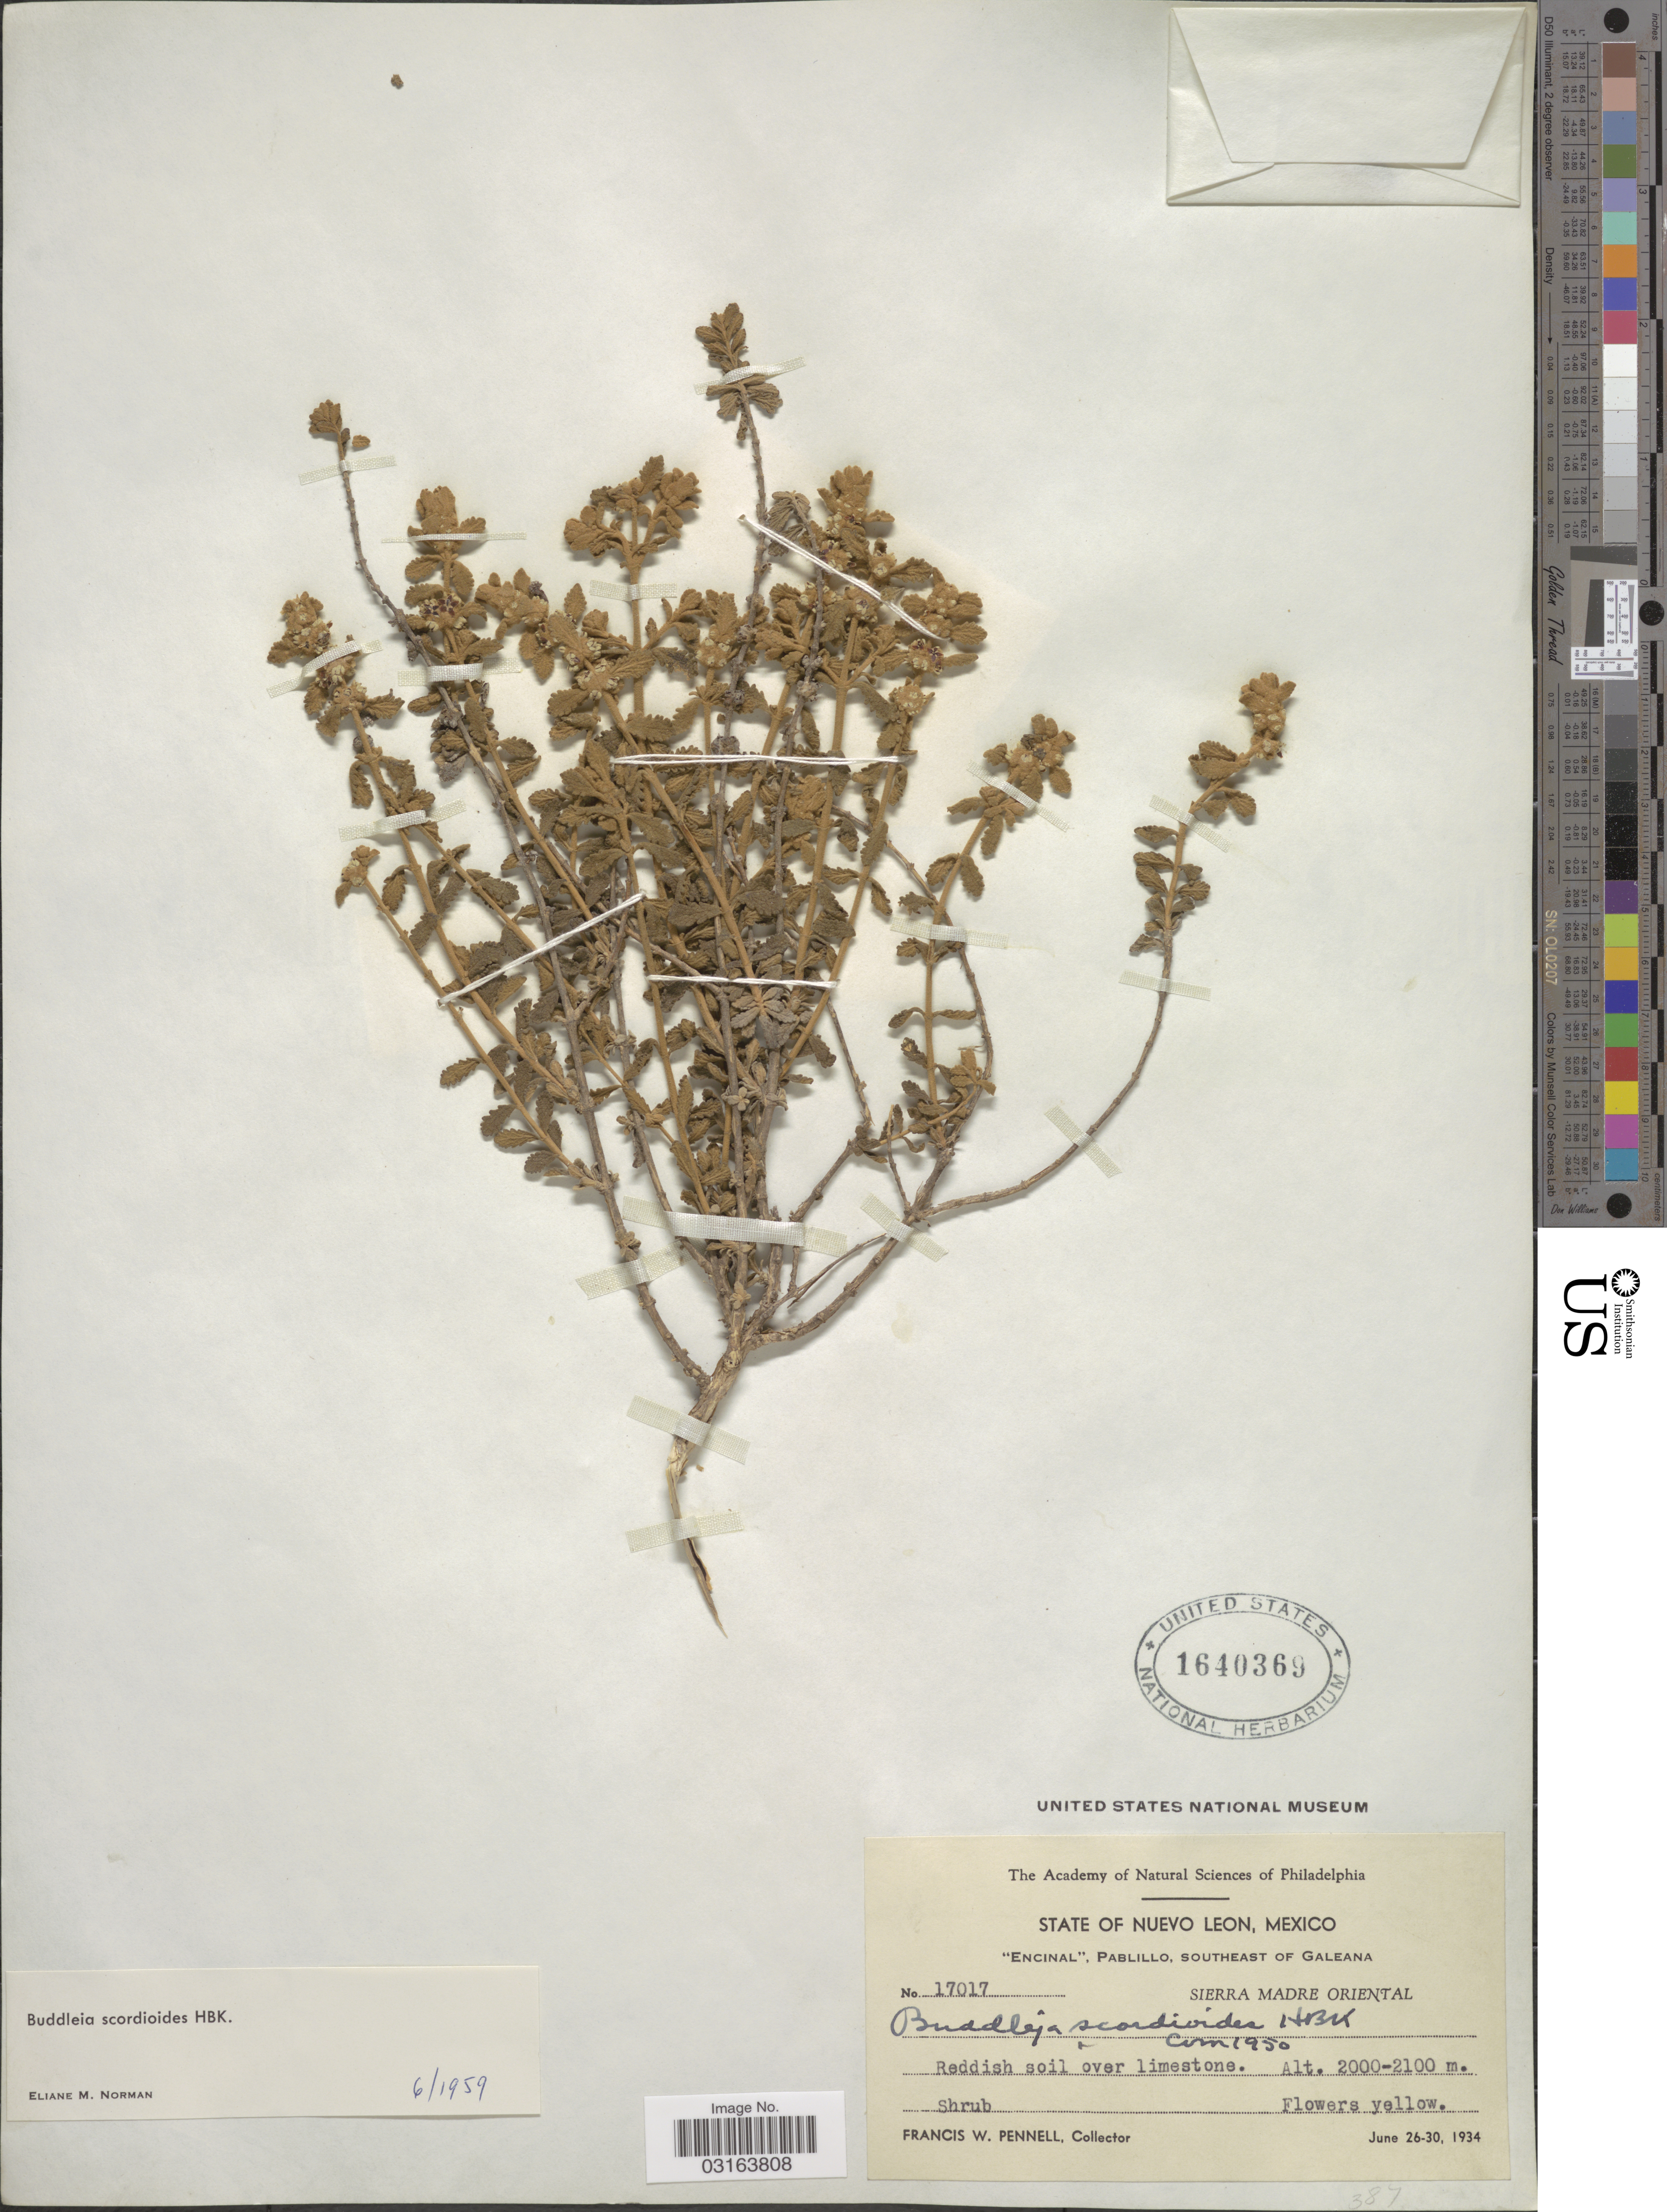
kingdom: Plantae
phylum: Tracheophyta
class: Magnoliopsida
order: Lamiales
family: Scrophulariaceae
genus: Buddleja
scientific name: Buddleja scordioides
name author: Kunth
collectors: F. W. Pennell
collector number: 17017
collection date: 1934-06-26/1934-06-30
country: Mexico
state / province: Nuevo León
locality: Encinal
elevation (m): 2000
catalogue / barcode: US 1640369